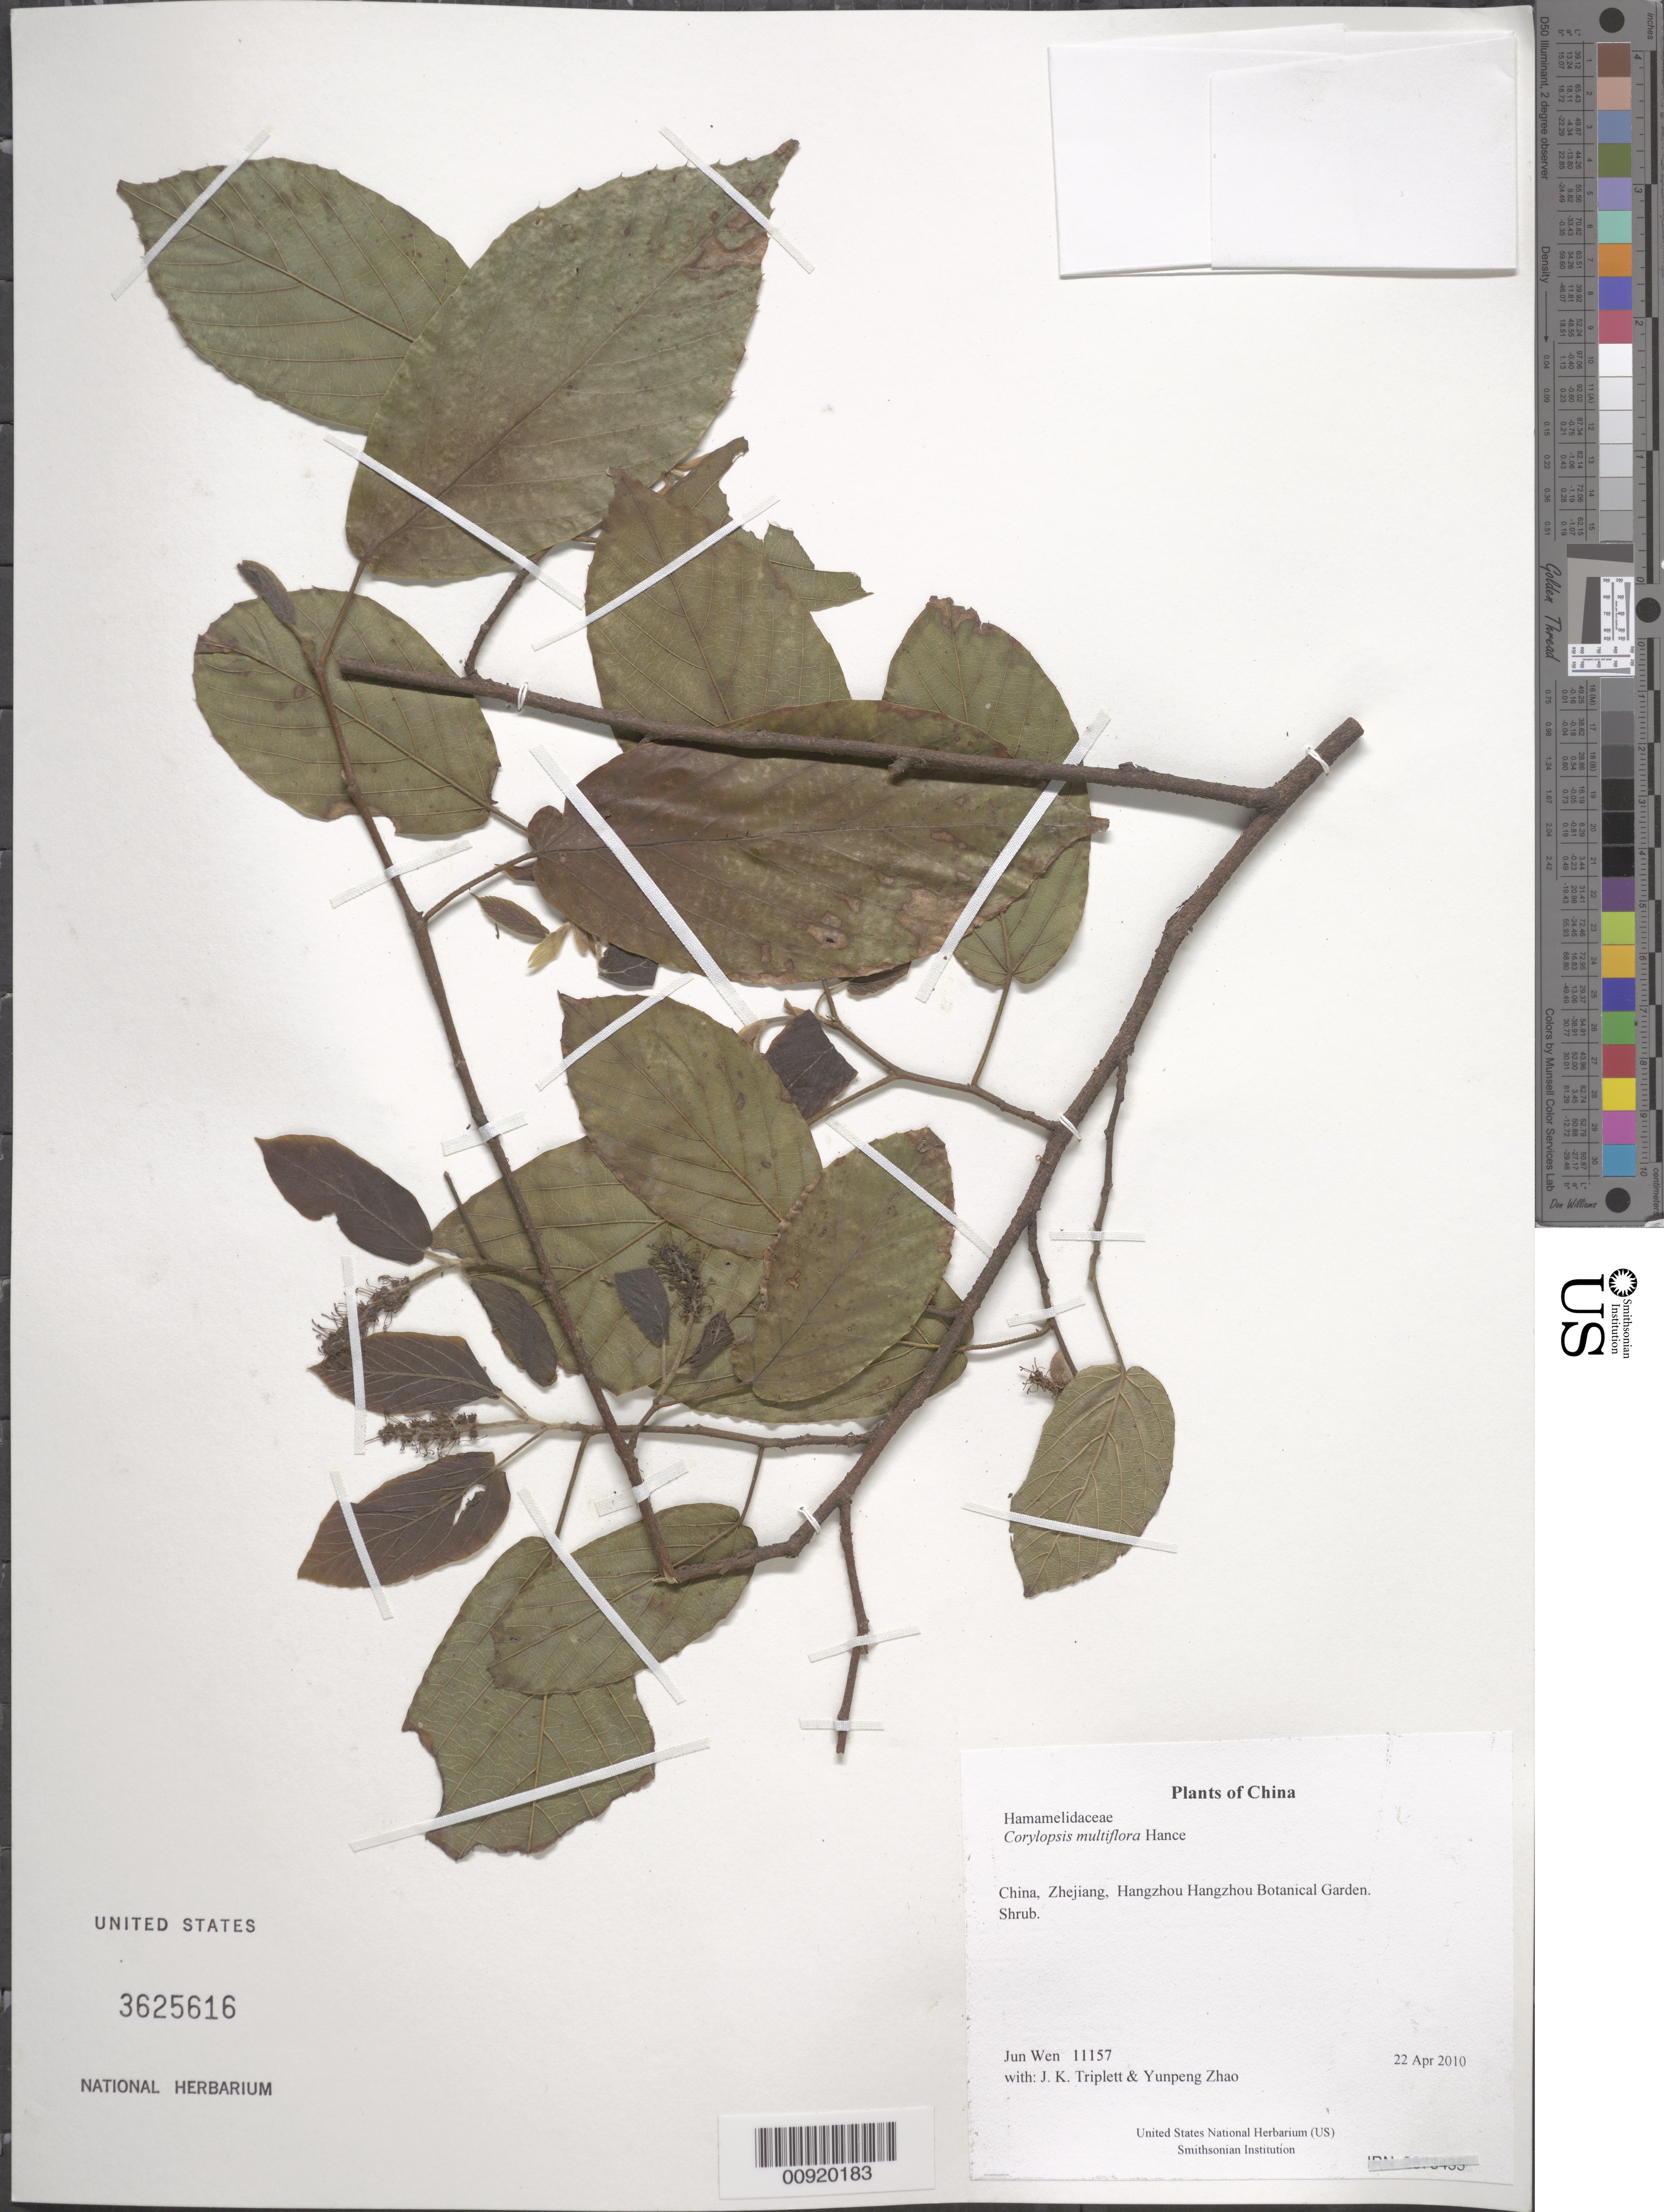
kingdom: Plantae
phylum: Tracheophyta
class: Magnoliopsida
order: Saxifragales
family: Hamamelidaceae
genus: Corylopsis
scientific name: Corylopsis multiflora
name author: Hance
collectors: J. Wen, J. K. Triplett & Yunpeng Zhao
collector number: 11157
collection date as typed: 22 Apr 2010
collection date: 2010-04-22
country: China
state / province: Zhejiang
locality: Hangzhou Hangzhou Botanical Garden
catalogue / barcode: US 3625616